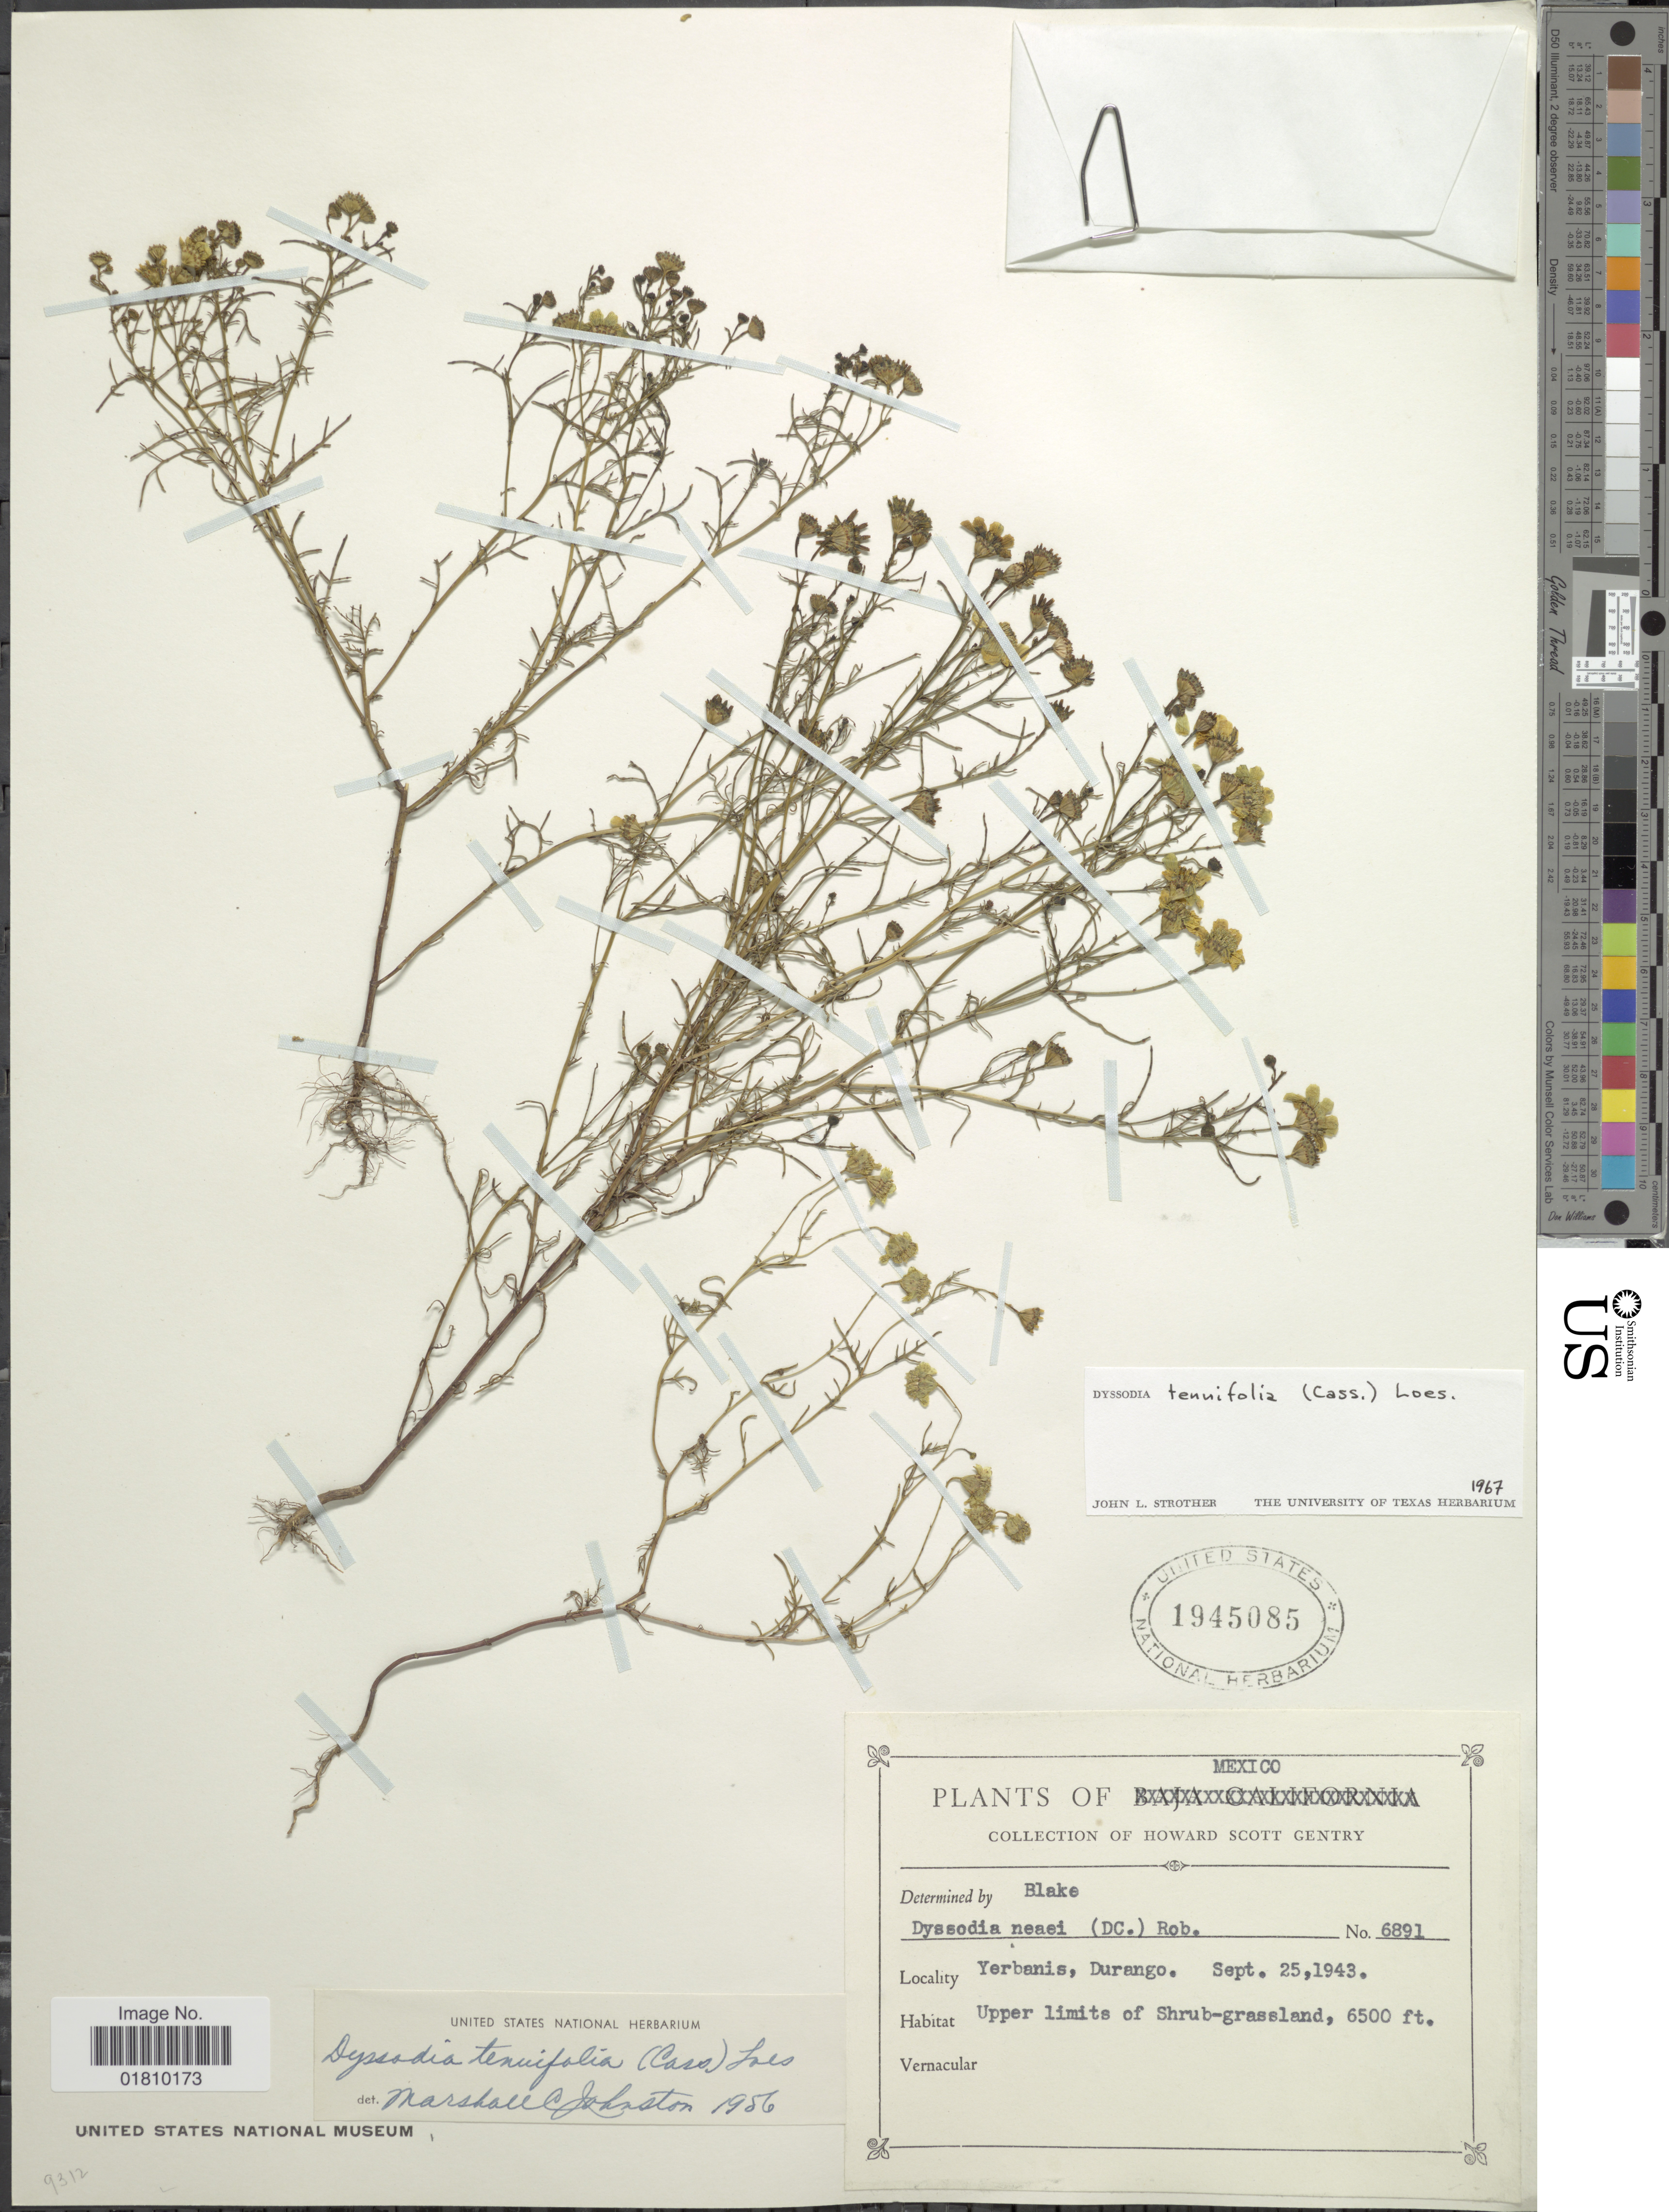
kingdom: Plantae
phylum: Tracheophyta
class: Magnoliopsida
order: Asterales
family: Asteraceae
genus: Thymophylla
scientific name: Thymophylla tenuifolia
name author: (Cass.) Rydb.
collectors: H. S. Gentry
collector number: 6891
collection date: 1943-09-25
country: Mexico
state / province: Durango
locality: Upper limits of Shrub-grassland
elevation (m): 1981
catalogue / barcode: US 1945085